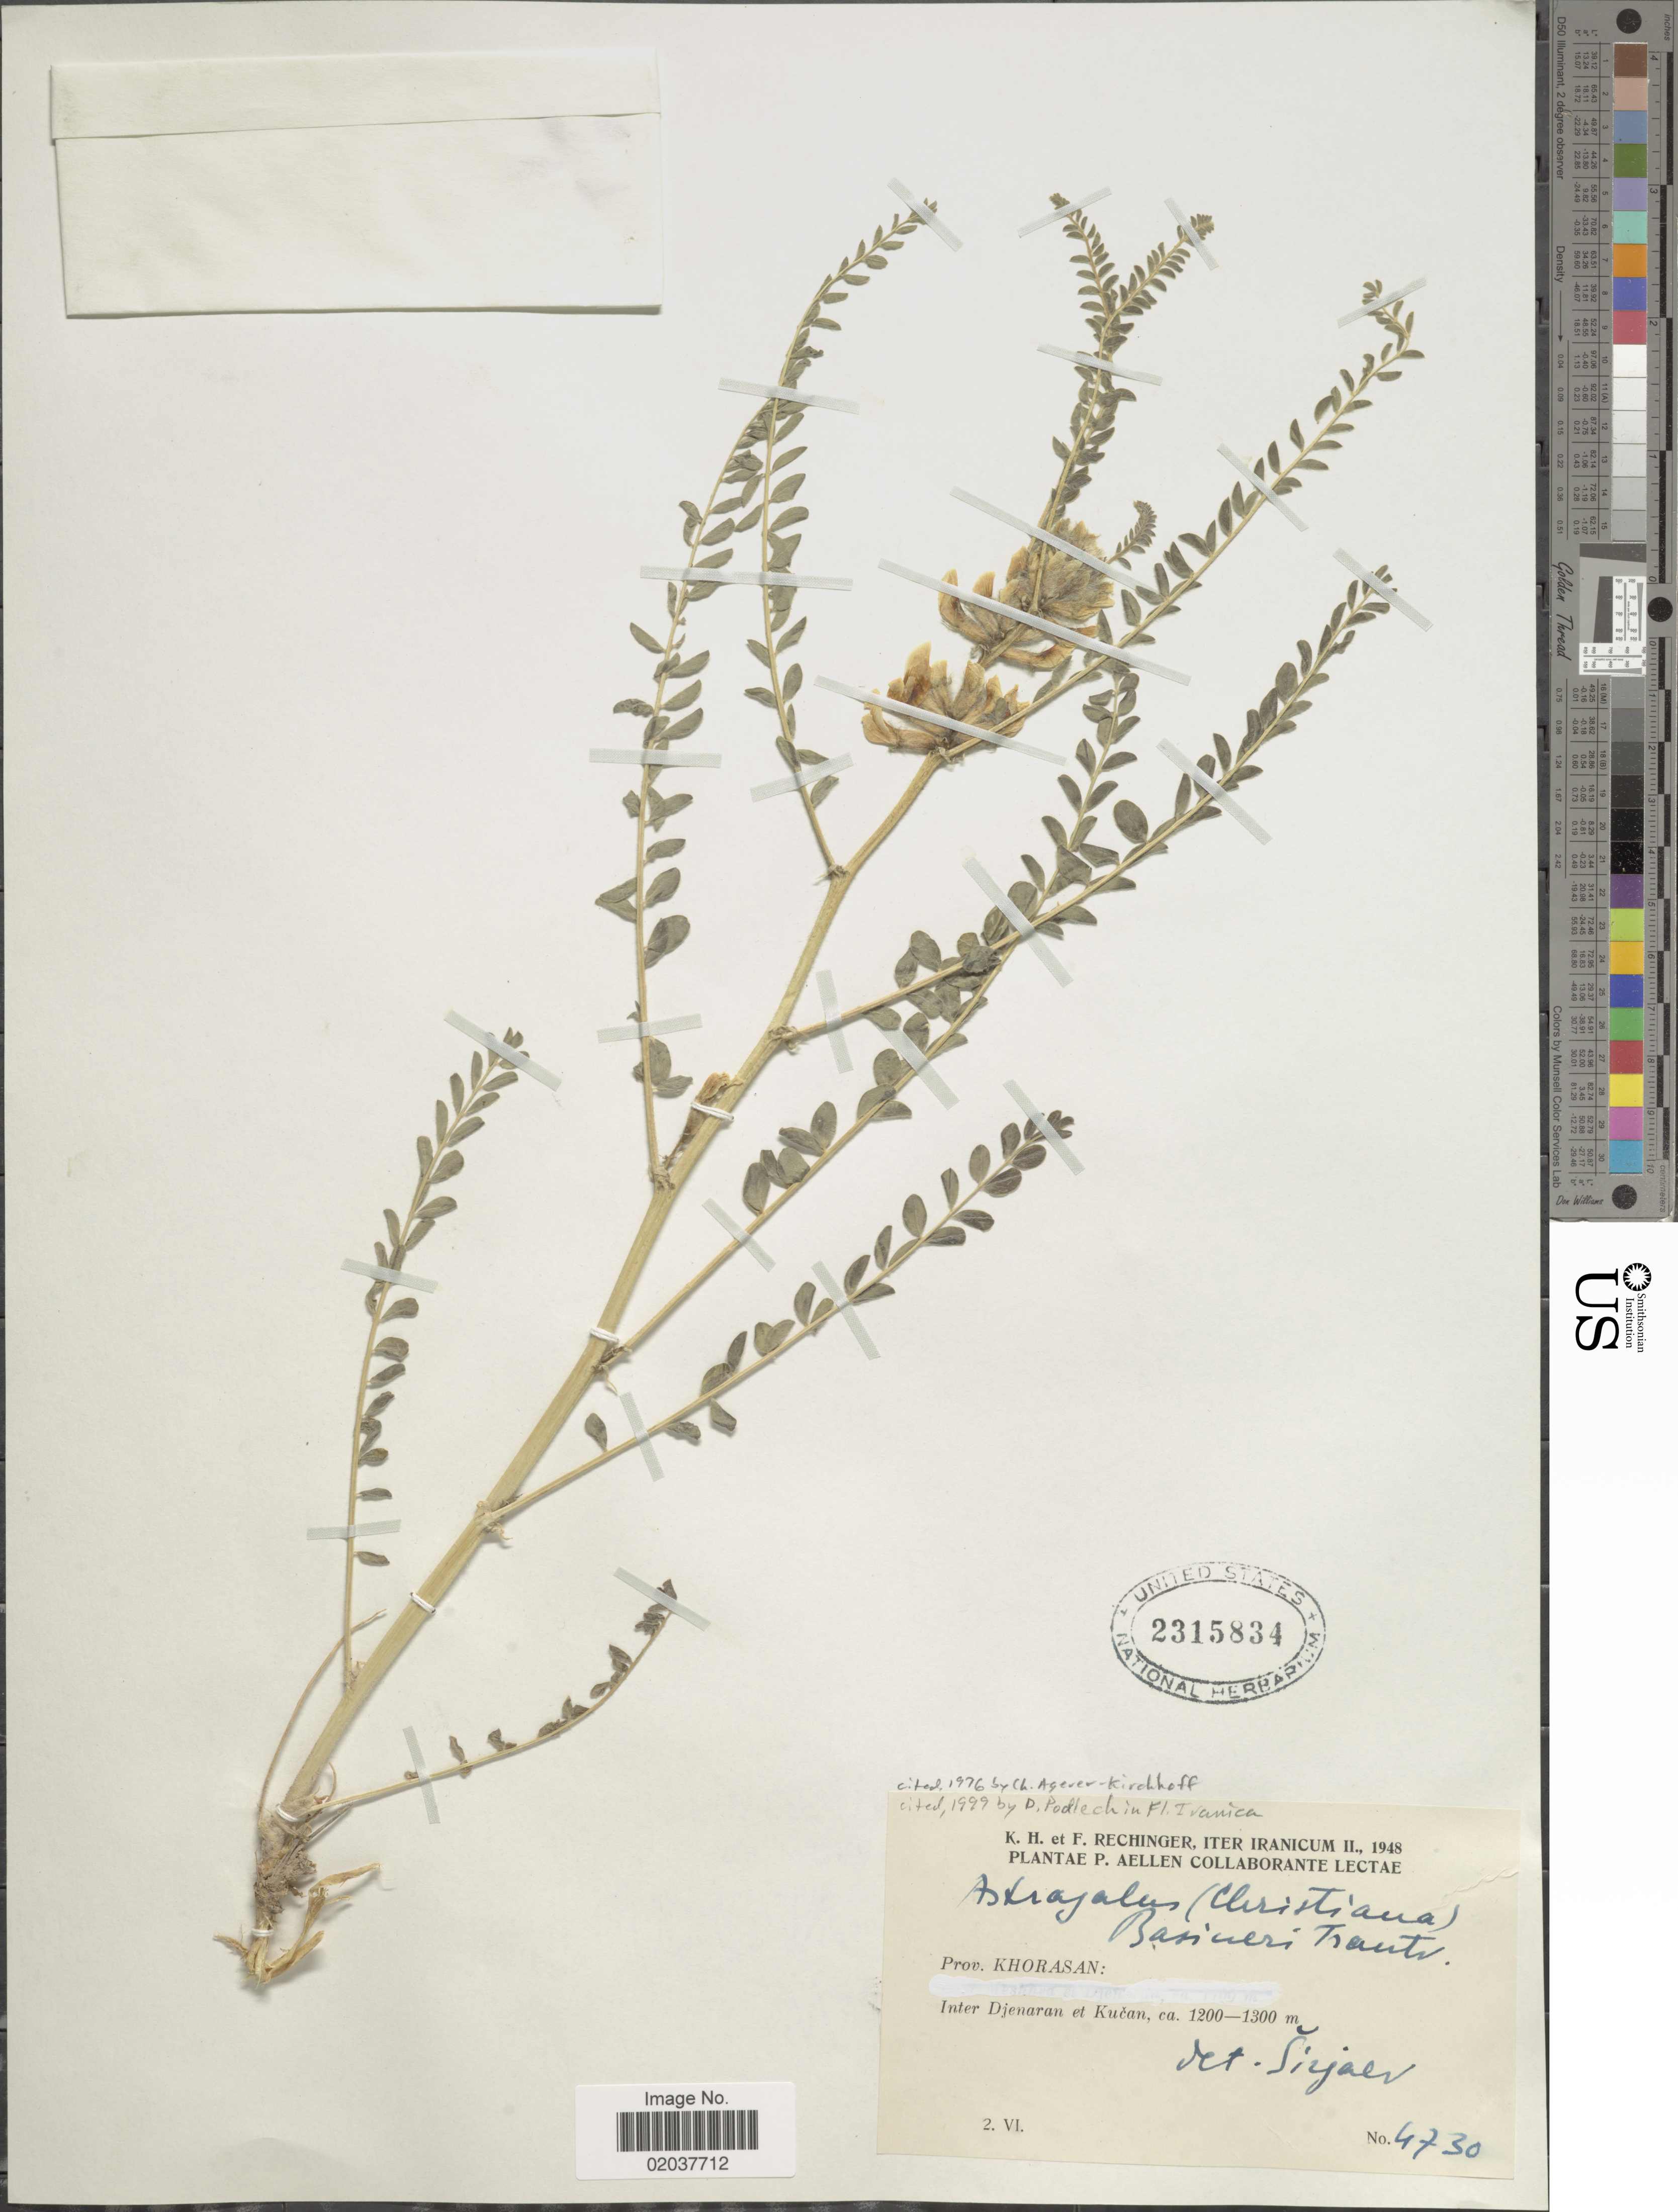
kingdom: Plantae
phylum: Tracheophyta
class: Magnoliopsida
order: Fabales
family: Fabaceae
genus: Astragalus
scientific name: Astragalus basineri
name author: Trautv.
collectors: K. H. Rechinger & F. Rechinger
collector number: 4730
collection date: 1948-06-02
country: Iran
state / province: Khorasan [obsolete]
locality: Inter Djenaran et Kucan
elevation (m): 1200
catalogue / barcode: US 2315834